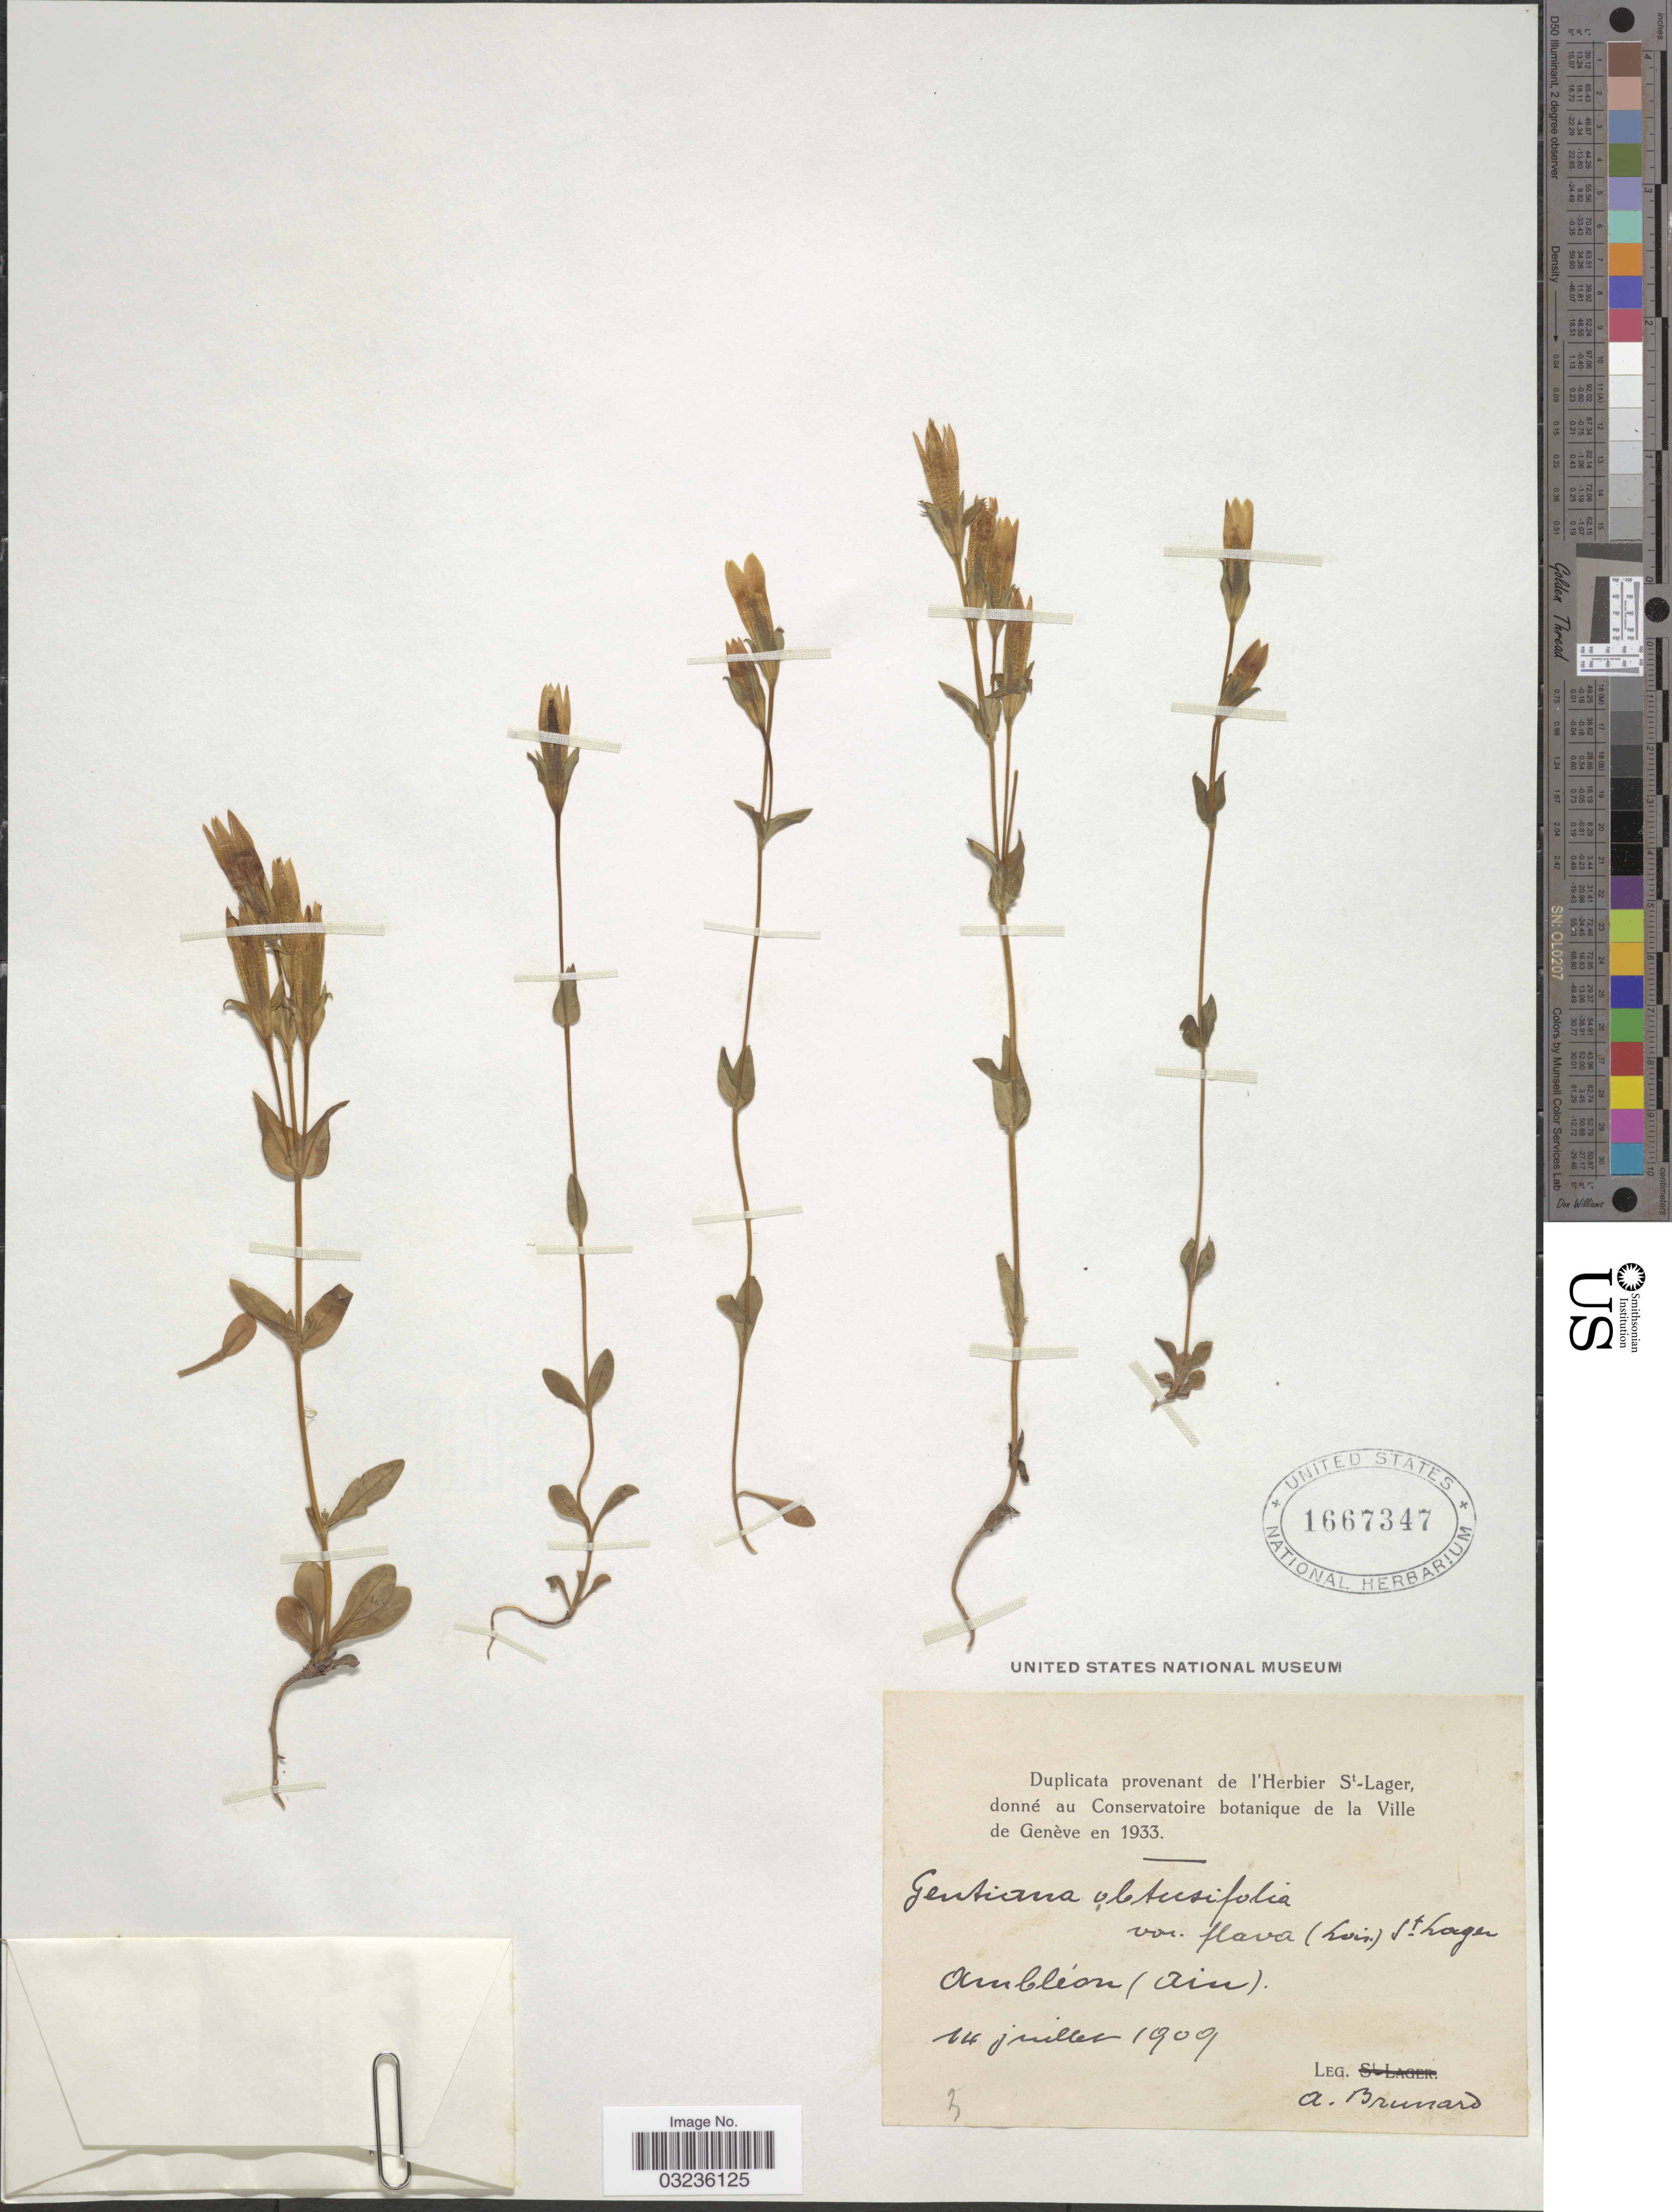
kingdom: Plantae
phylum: Tracheophyta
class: Magnoliopsida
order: Gentianales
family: Gentianaceae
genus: Gentiana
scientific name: Gentiana obtusifolia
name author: (F.W. Schmidt) Willd.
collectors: A. Brunard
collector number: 3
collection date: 1909-07-14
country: France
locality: Ambleon (Ain).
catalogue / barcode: US 1667347